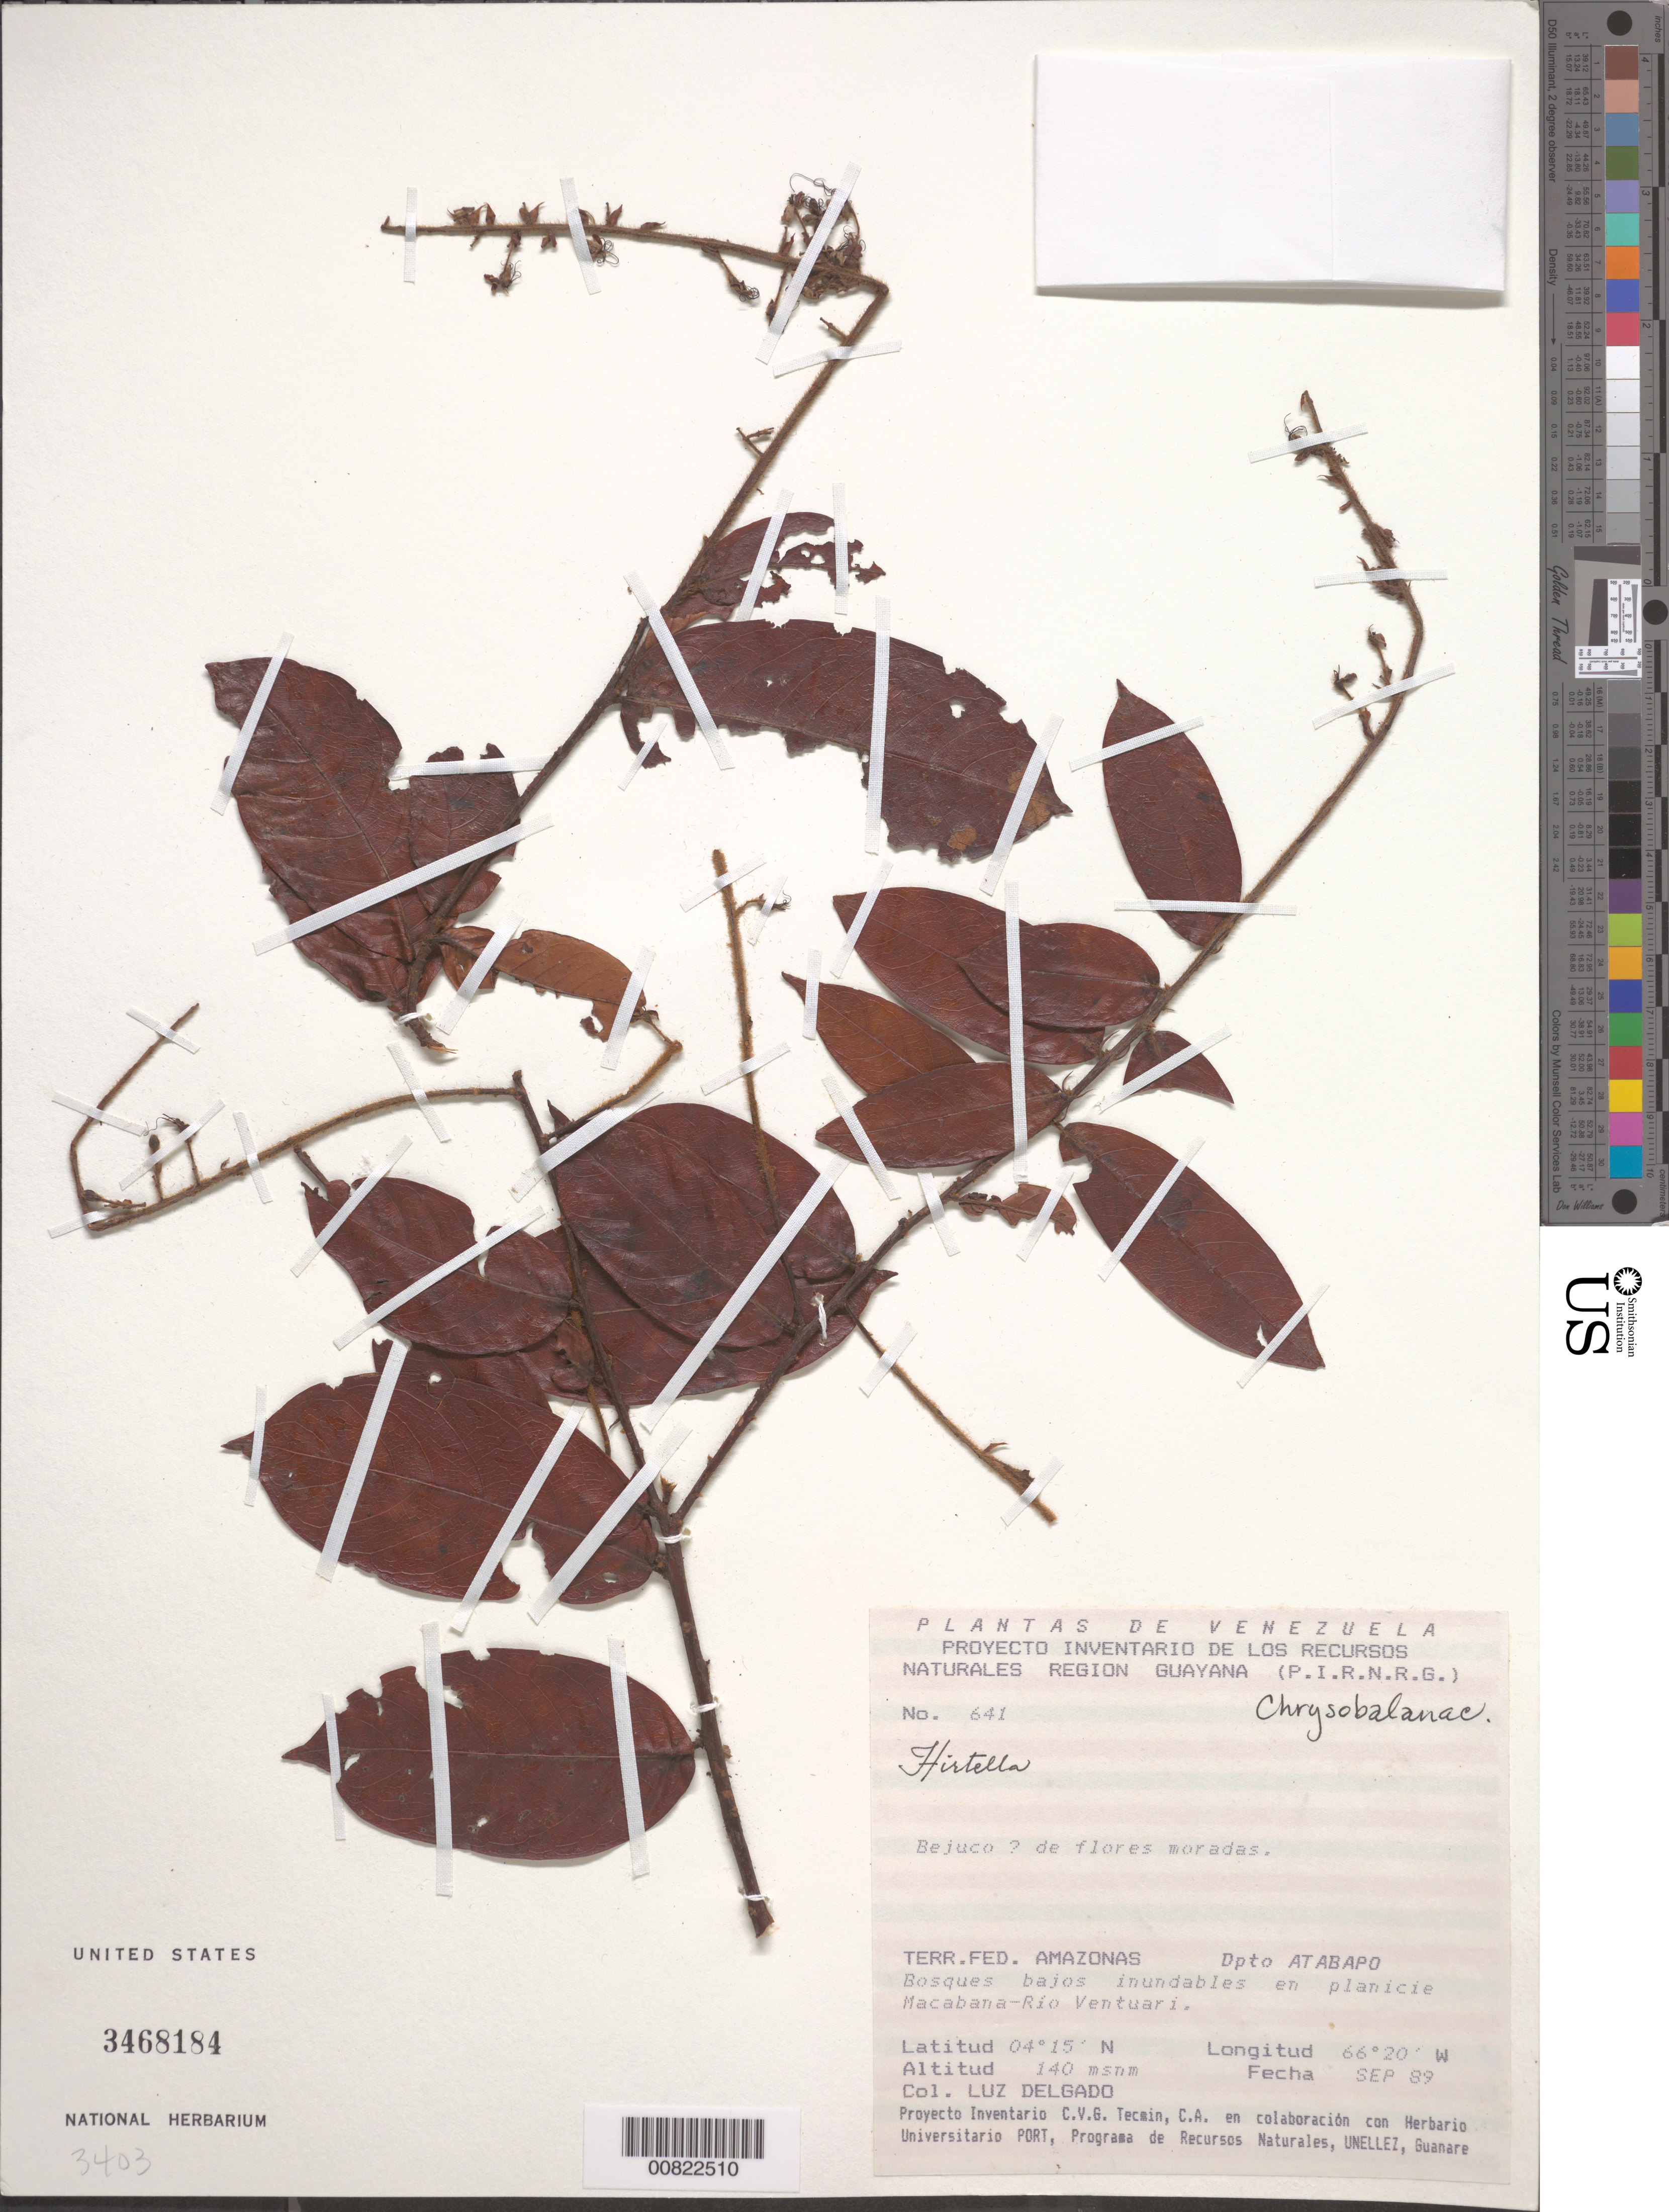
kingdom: Plantae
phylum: Tracheophyta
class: Magnoliopsida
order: Malpighiales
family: Chrysobalanaceae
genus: Hirtella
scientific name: Hirtella sp.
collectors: L. Delgado V.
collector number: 641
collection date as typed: Sep-89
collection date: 1989-09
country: Venezuela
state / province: Amazonas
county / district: Atabapo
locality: Macabana-Río Ventuari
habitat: Bosques bajos inundables en planicie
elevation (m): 140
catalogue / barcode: US 3468184